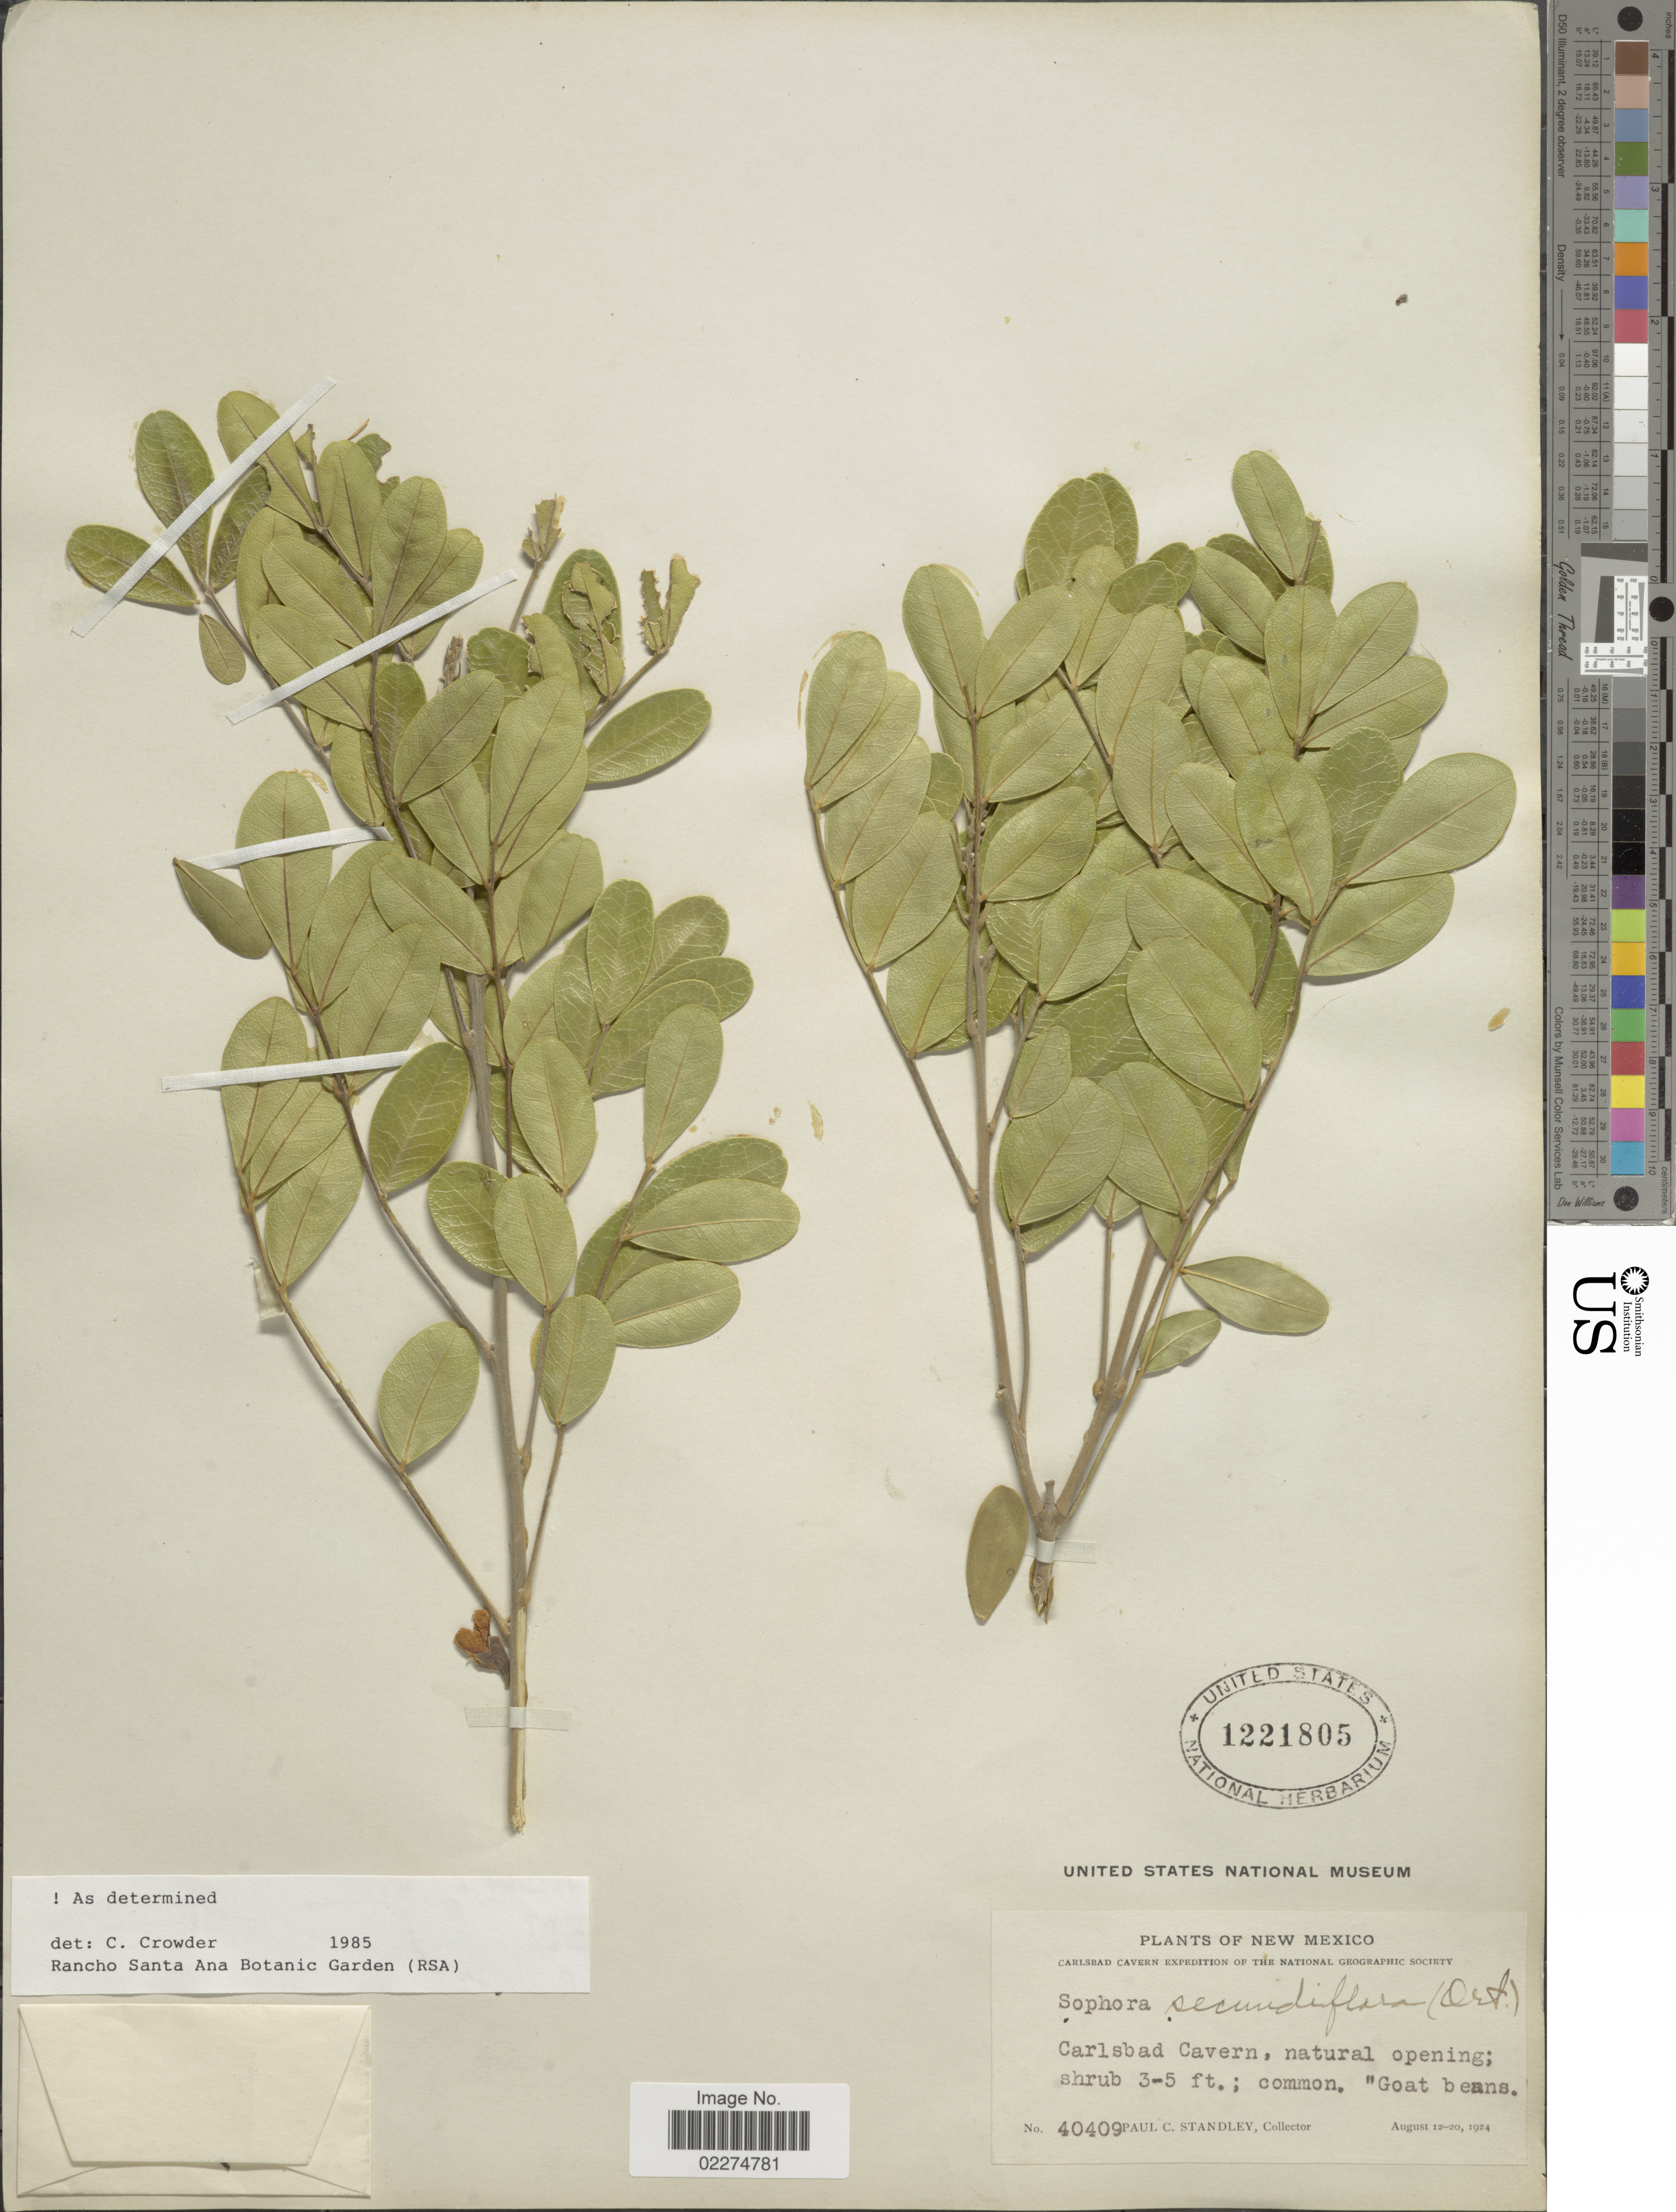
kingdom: Plantae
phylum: Tracheophyta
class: Magnoliopsida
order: Fabales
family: Fabaceae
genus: Dermatophyllum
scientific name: Dermatophyllum secundiflorum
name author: (Ortega) Gandhi & Reveal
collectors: P. C. Standley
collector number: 40409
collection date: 1924-08-12/1924-08-20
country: United States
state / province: New Mexico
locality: Carlsbad Cavern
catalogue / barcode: US 1221805